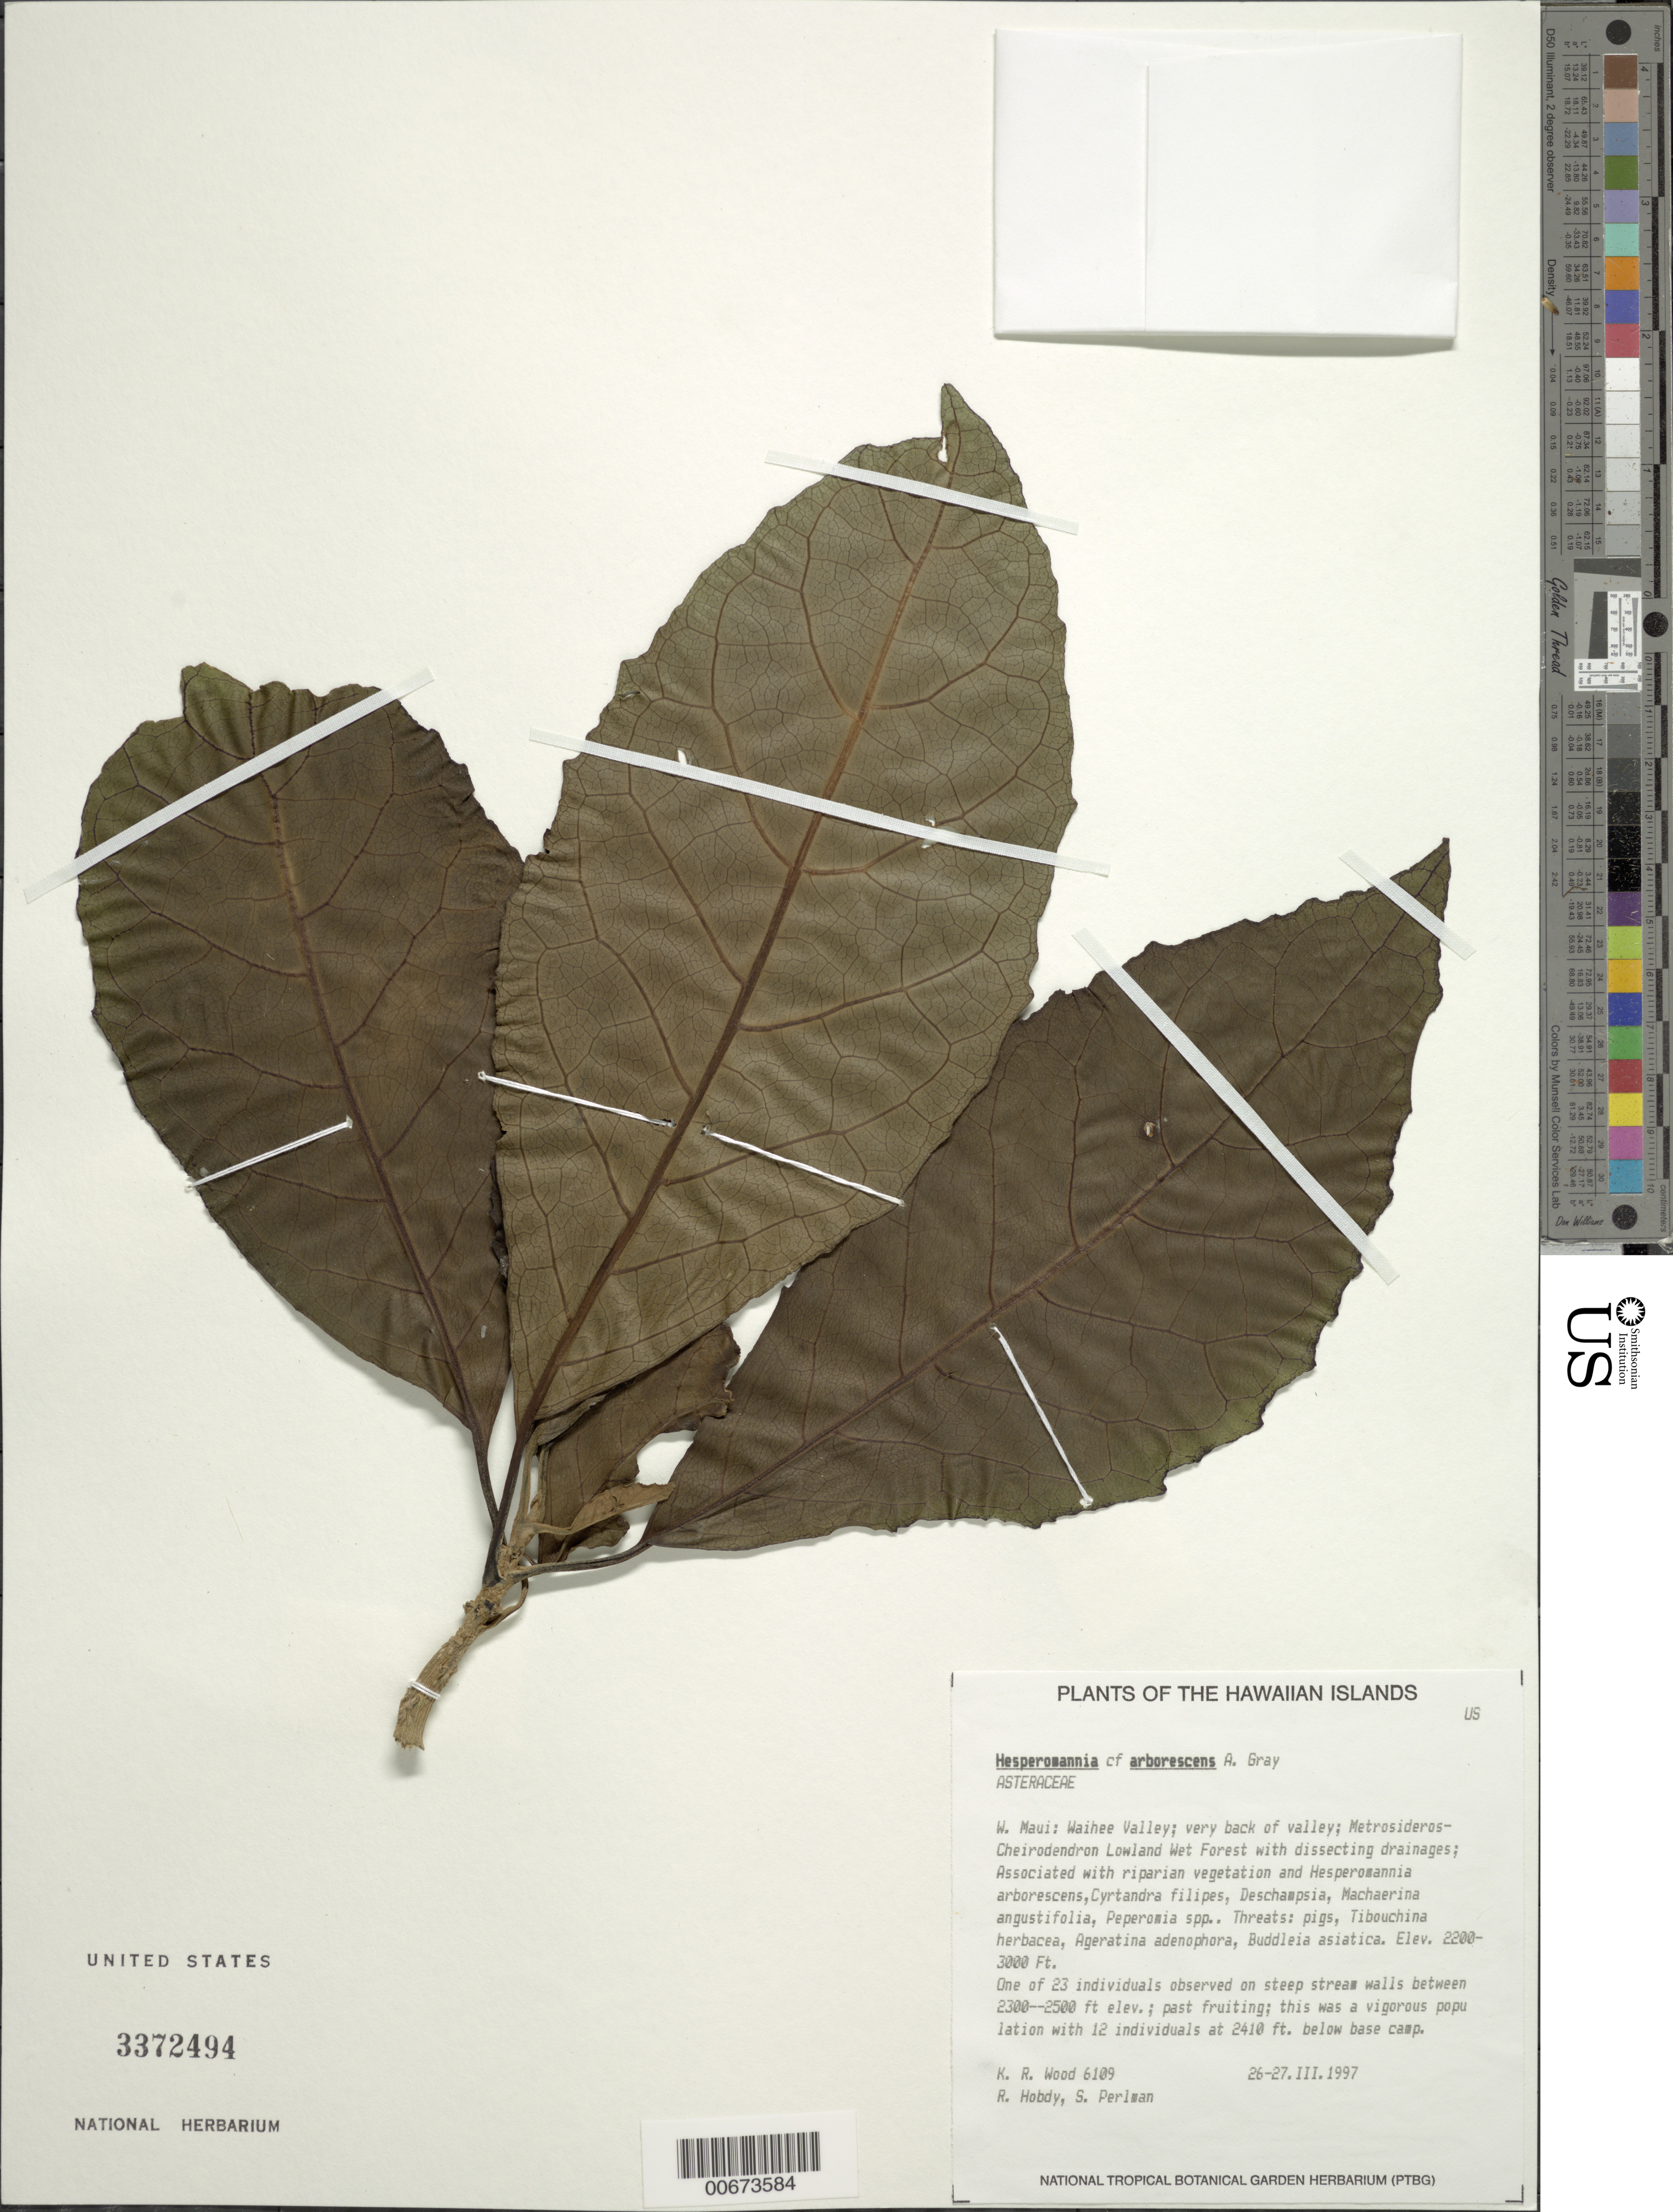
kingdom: Plantae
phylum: Tracheophyta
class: Magnoliopsida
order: Asterales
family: Asteraceae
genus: Hesperomannia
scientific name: Hesperomannia arborescens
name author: A. Gray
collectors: K. R. Wood, R. Hobdy & S. P. Perlman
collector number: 6109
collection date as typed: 26 Mar 1997 to 27 Mar 1997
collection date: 1997-03-26/1997-03-27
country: United States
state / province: Hawaii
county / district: Maui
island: Maui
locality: West Maui, Waihe'e valley, very back of valley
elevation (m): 701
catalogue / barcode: US 3372494